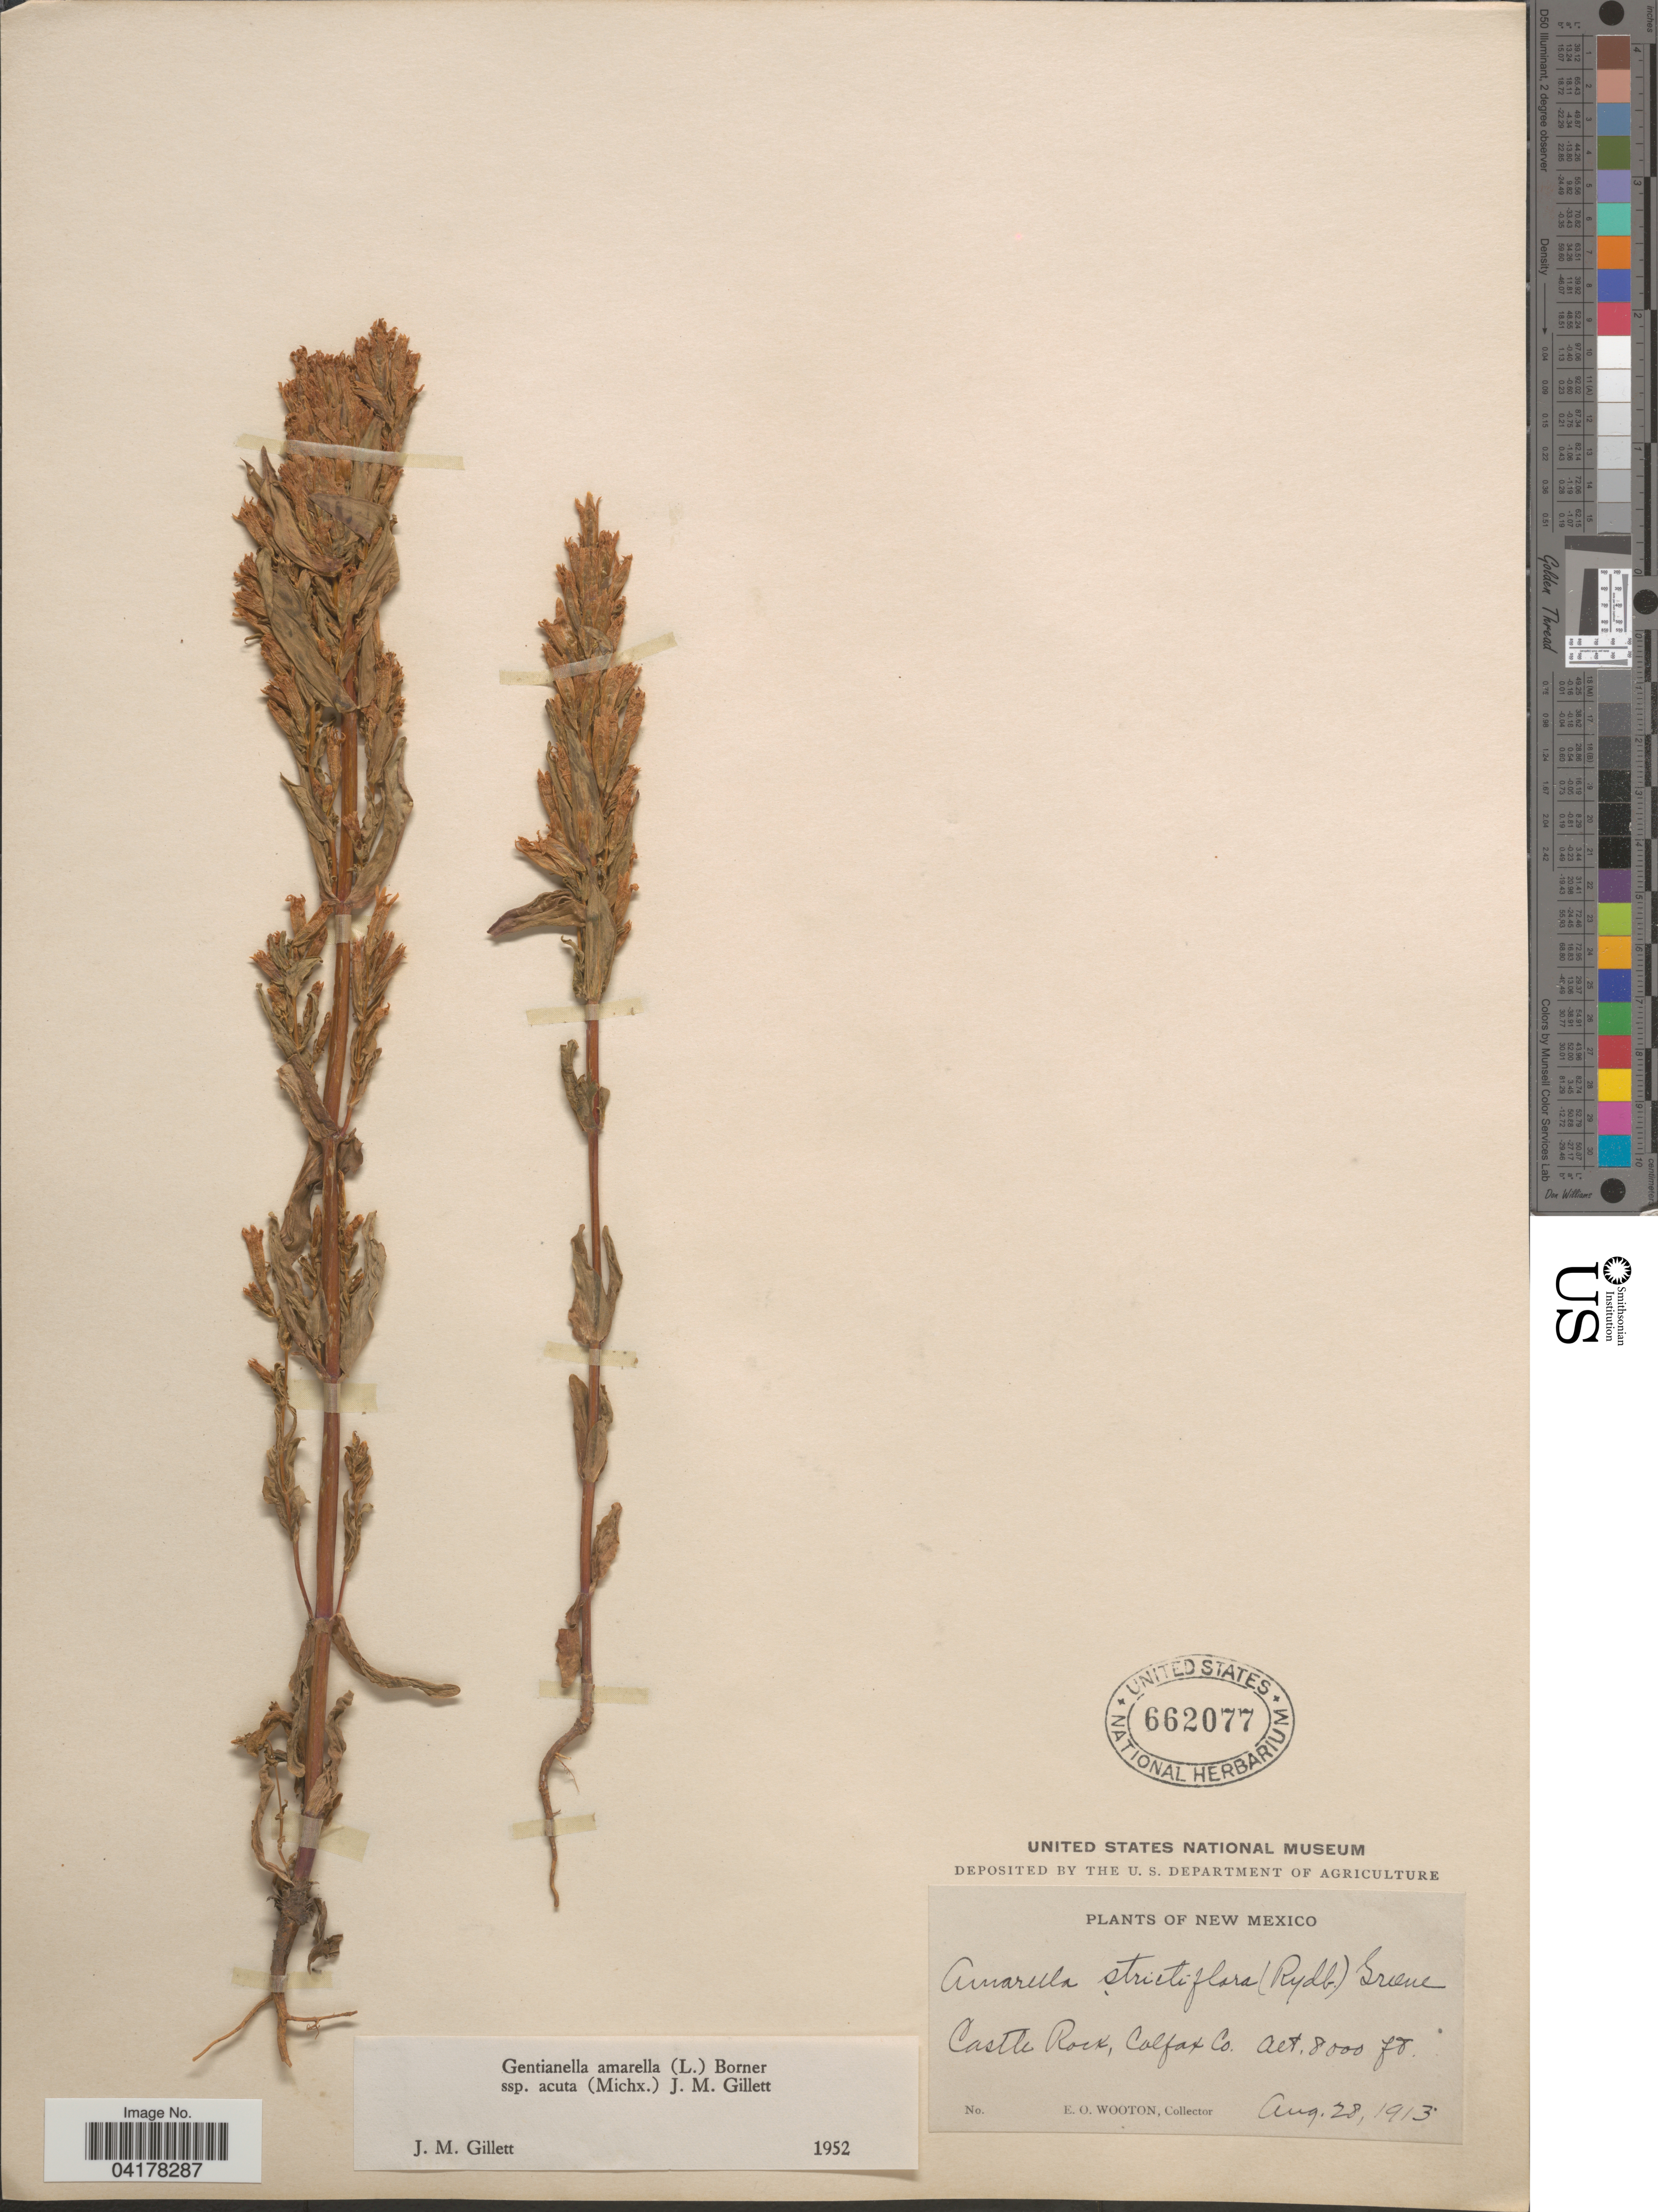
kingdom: Plantae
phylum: Tracheophyta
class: Magnoliopsida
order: Gentianales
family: Gentianaceae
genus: Gentianella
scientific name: Gentianella amarella subsp. acuta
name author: (Michx.) J.M. Gillett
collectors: E. O. Wooton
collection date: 1913-08-28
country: United States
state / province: New Mexico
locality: Castle Rock, Colfax Co.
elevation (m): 2438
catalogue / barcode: US 662077